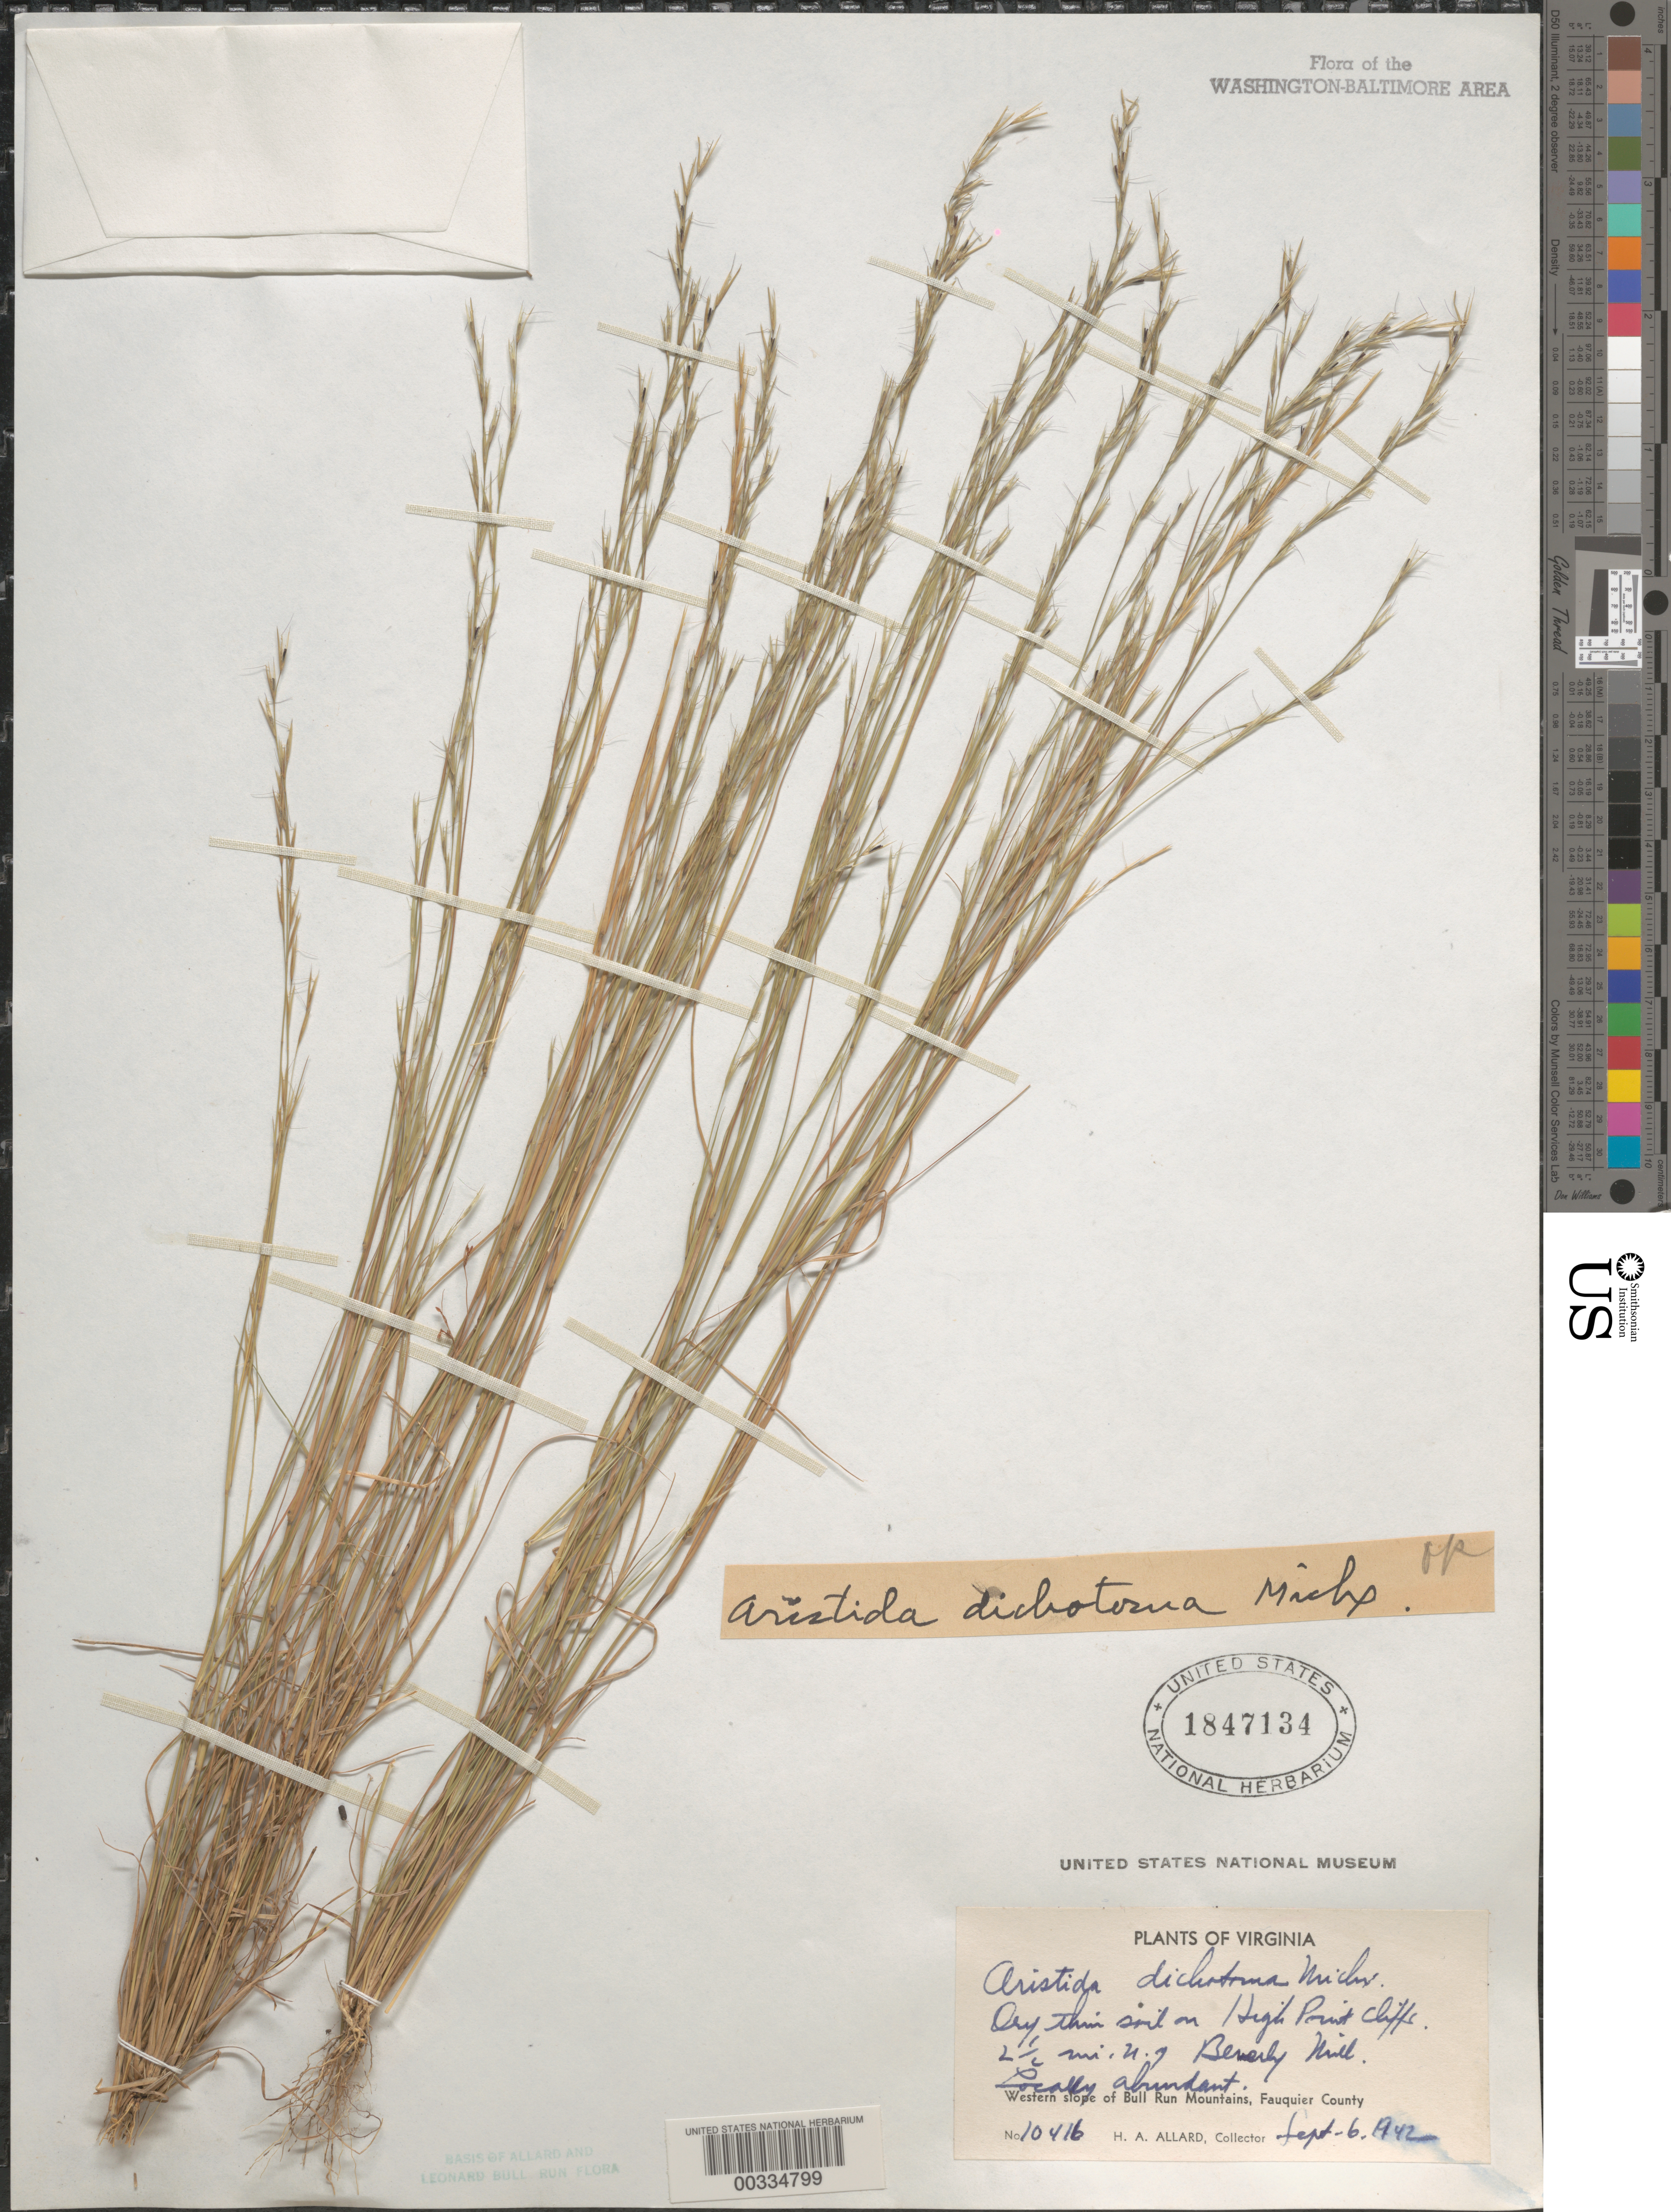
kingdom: Plantae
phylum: Tracheophyta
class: Liliopsida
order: Poales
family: Poaceae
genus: Aristida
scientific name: Aristida dichotoma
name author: Michx.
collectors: H. A. Allard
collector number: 10416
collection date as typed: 06 Sep 1942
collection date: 1942-09-06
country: United States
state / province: Virginia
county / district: Fauquier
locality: High Point Cliffs, north of Beverley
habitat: Dry thin soil on cliff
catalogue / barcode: US 1847134